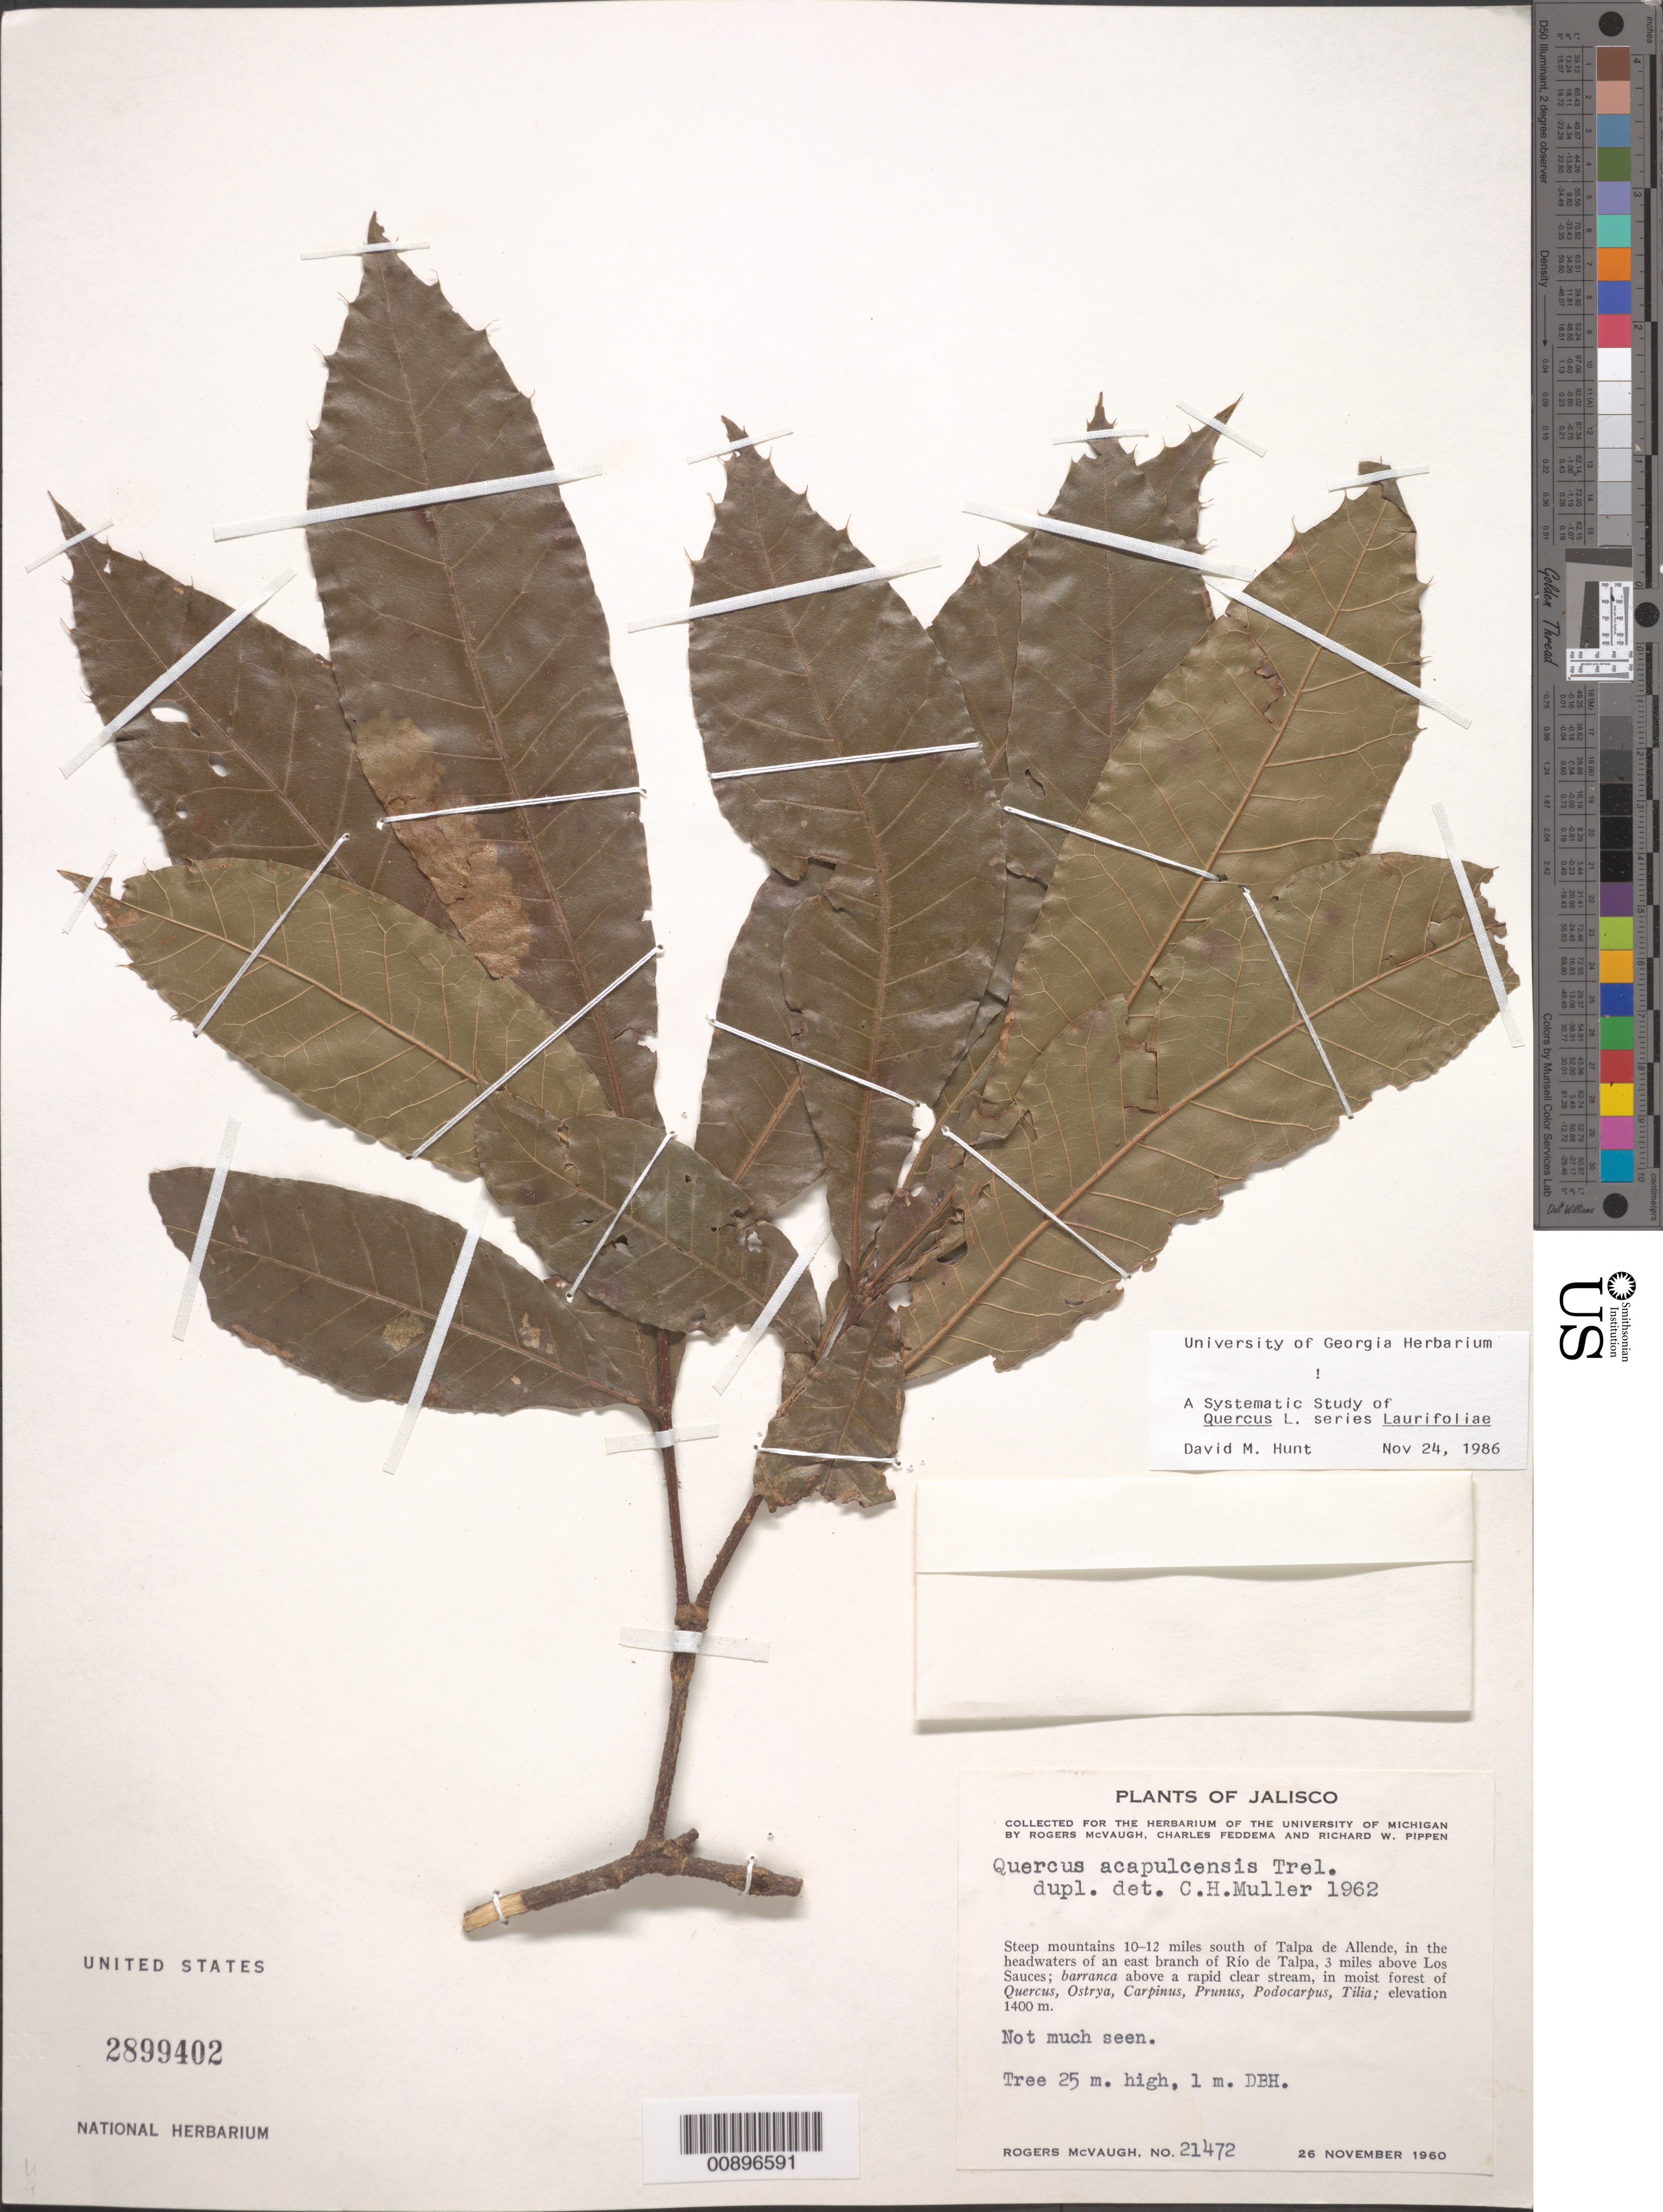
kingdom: Plantae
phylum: Tracheophyta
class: Magnoliopsida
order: Fagales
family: Fagaceae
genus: Quercus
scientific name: Quercus acapulcensis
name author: Trel.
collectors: R. McVaugh, C. Feddema & R. W. Pippen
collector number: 21472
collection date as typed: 26 Nov 1960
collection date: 1960-11-26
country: Mexico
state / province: Jalisco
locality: Steep mountains 10-12 miles south of Talpa de Allende, in the headwaters of an east branch of Río de Talpa, 3 miles above Los Sauces.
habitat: Barranca above a rapid clear stream, in moist forest of Quercus, Ostrya, Carpinus, Prunus, Podocarpus, Tilia.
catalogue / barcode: US 2899402